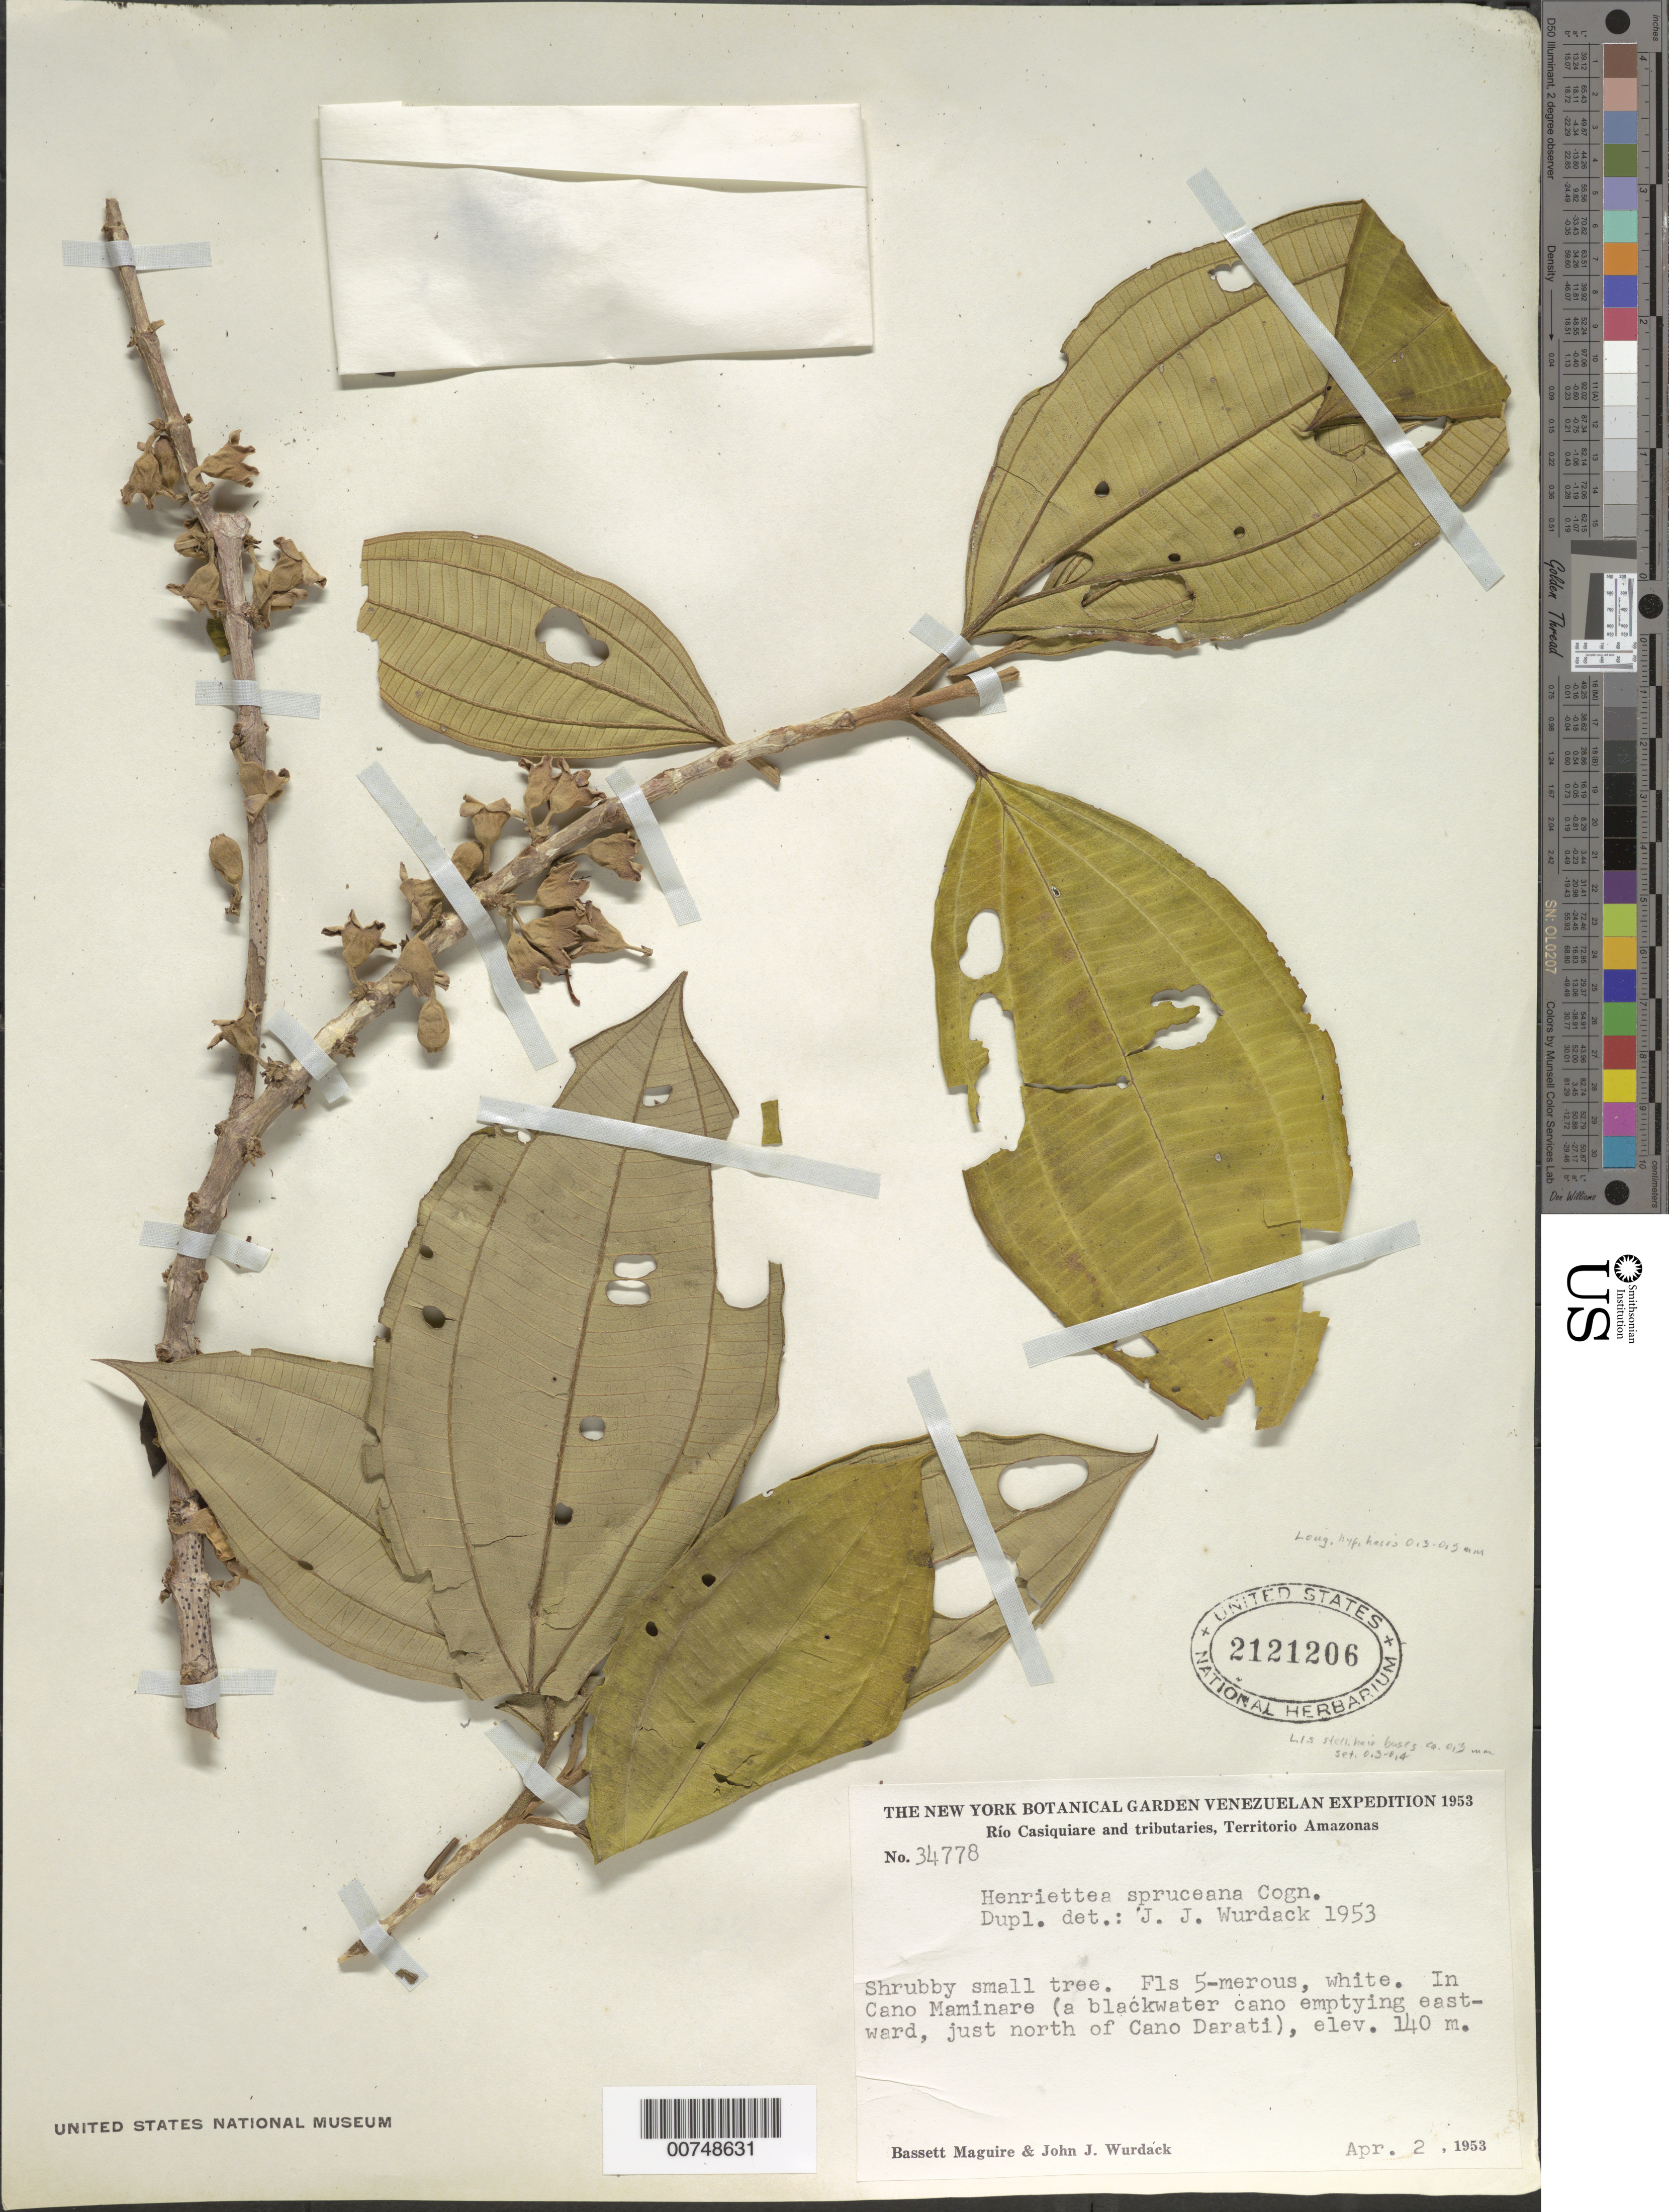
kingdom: Plantae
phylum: Tracheophyta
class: Magnoliopsida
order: Myrtales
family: Melastomataceae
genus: Henriettea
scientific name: Henriettea spruceana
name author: Cogn.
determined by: Wurdack, John J., (US), US (UNITED STATES)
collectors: B. Maguire & J. J. Wurdack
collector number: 34778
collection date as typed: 2-Apr-53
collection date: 1953-04-02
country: Venezuela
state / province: Amazonas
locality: Río Casiquiare, Caño Maminare, emptying eastward, just north of Caño Darati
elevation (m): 140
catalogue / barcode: US 2121206